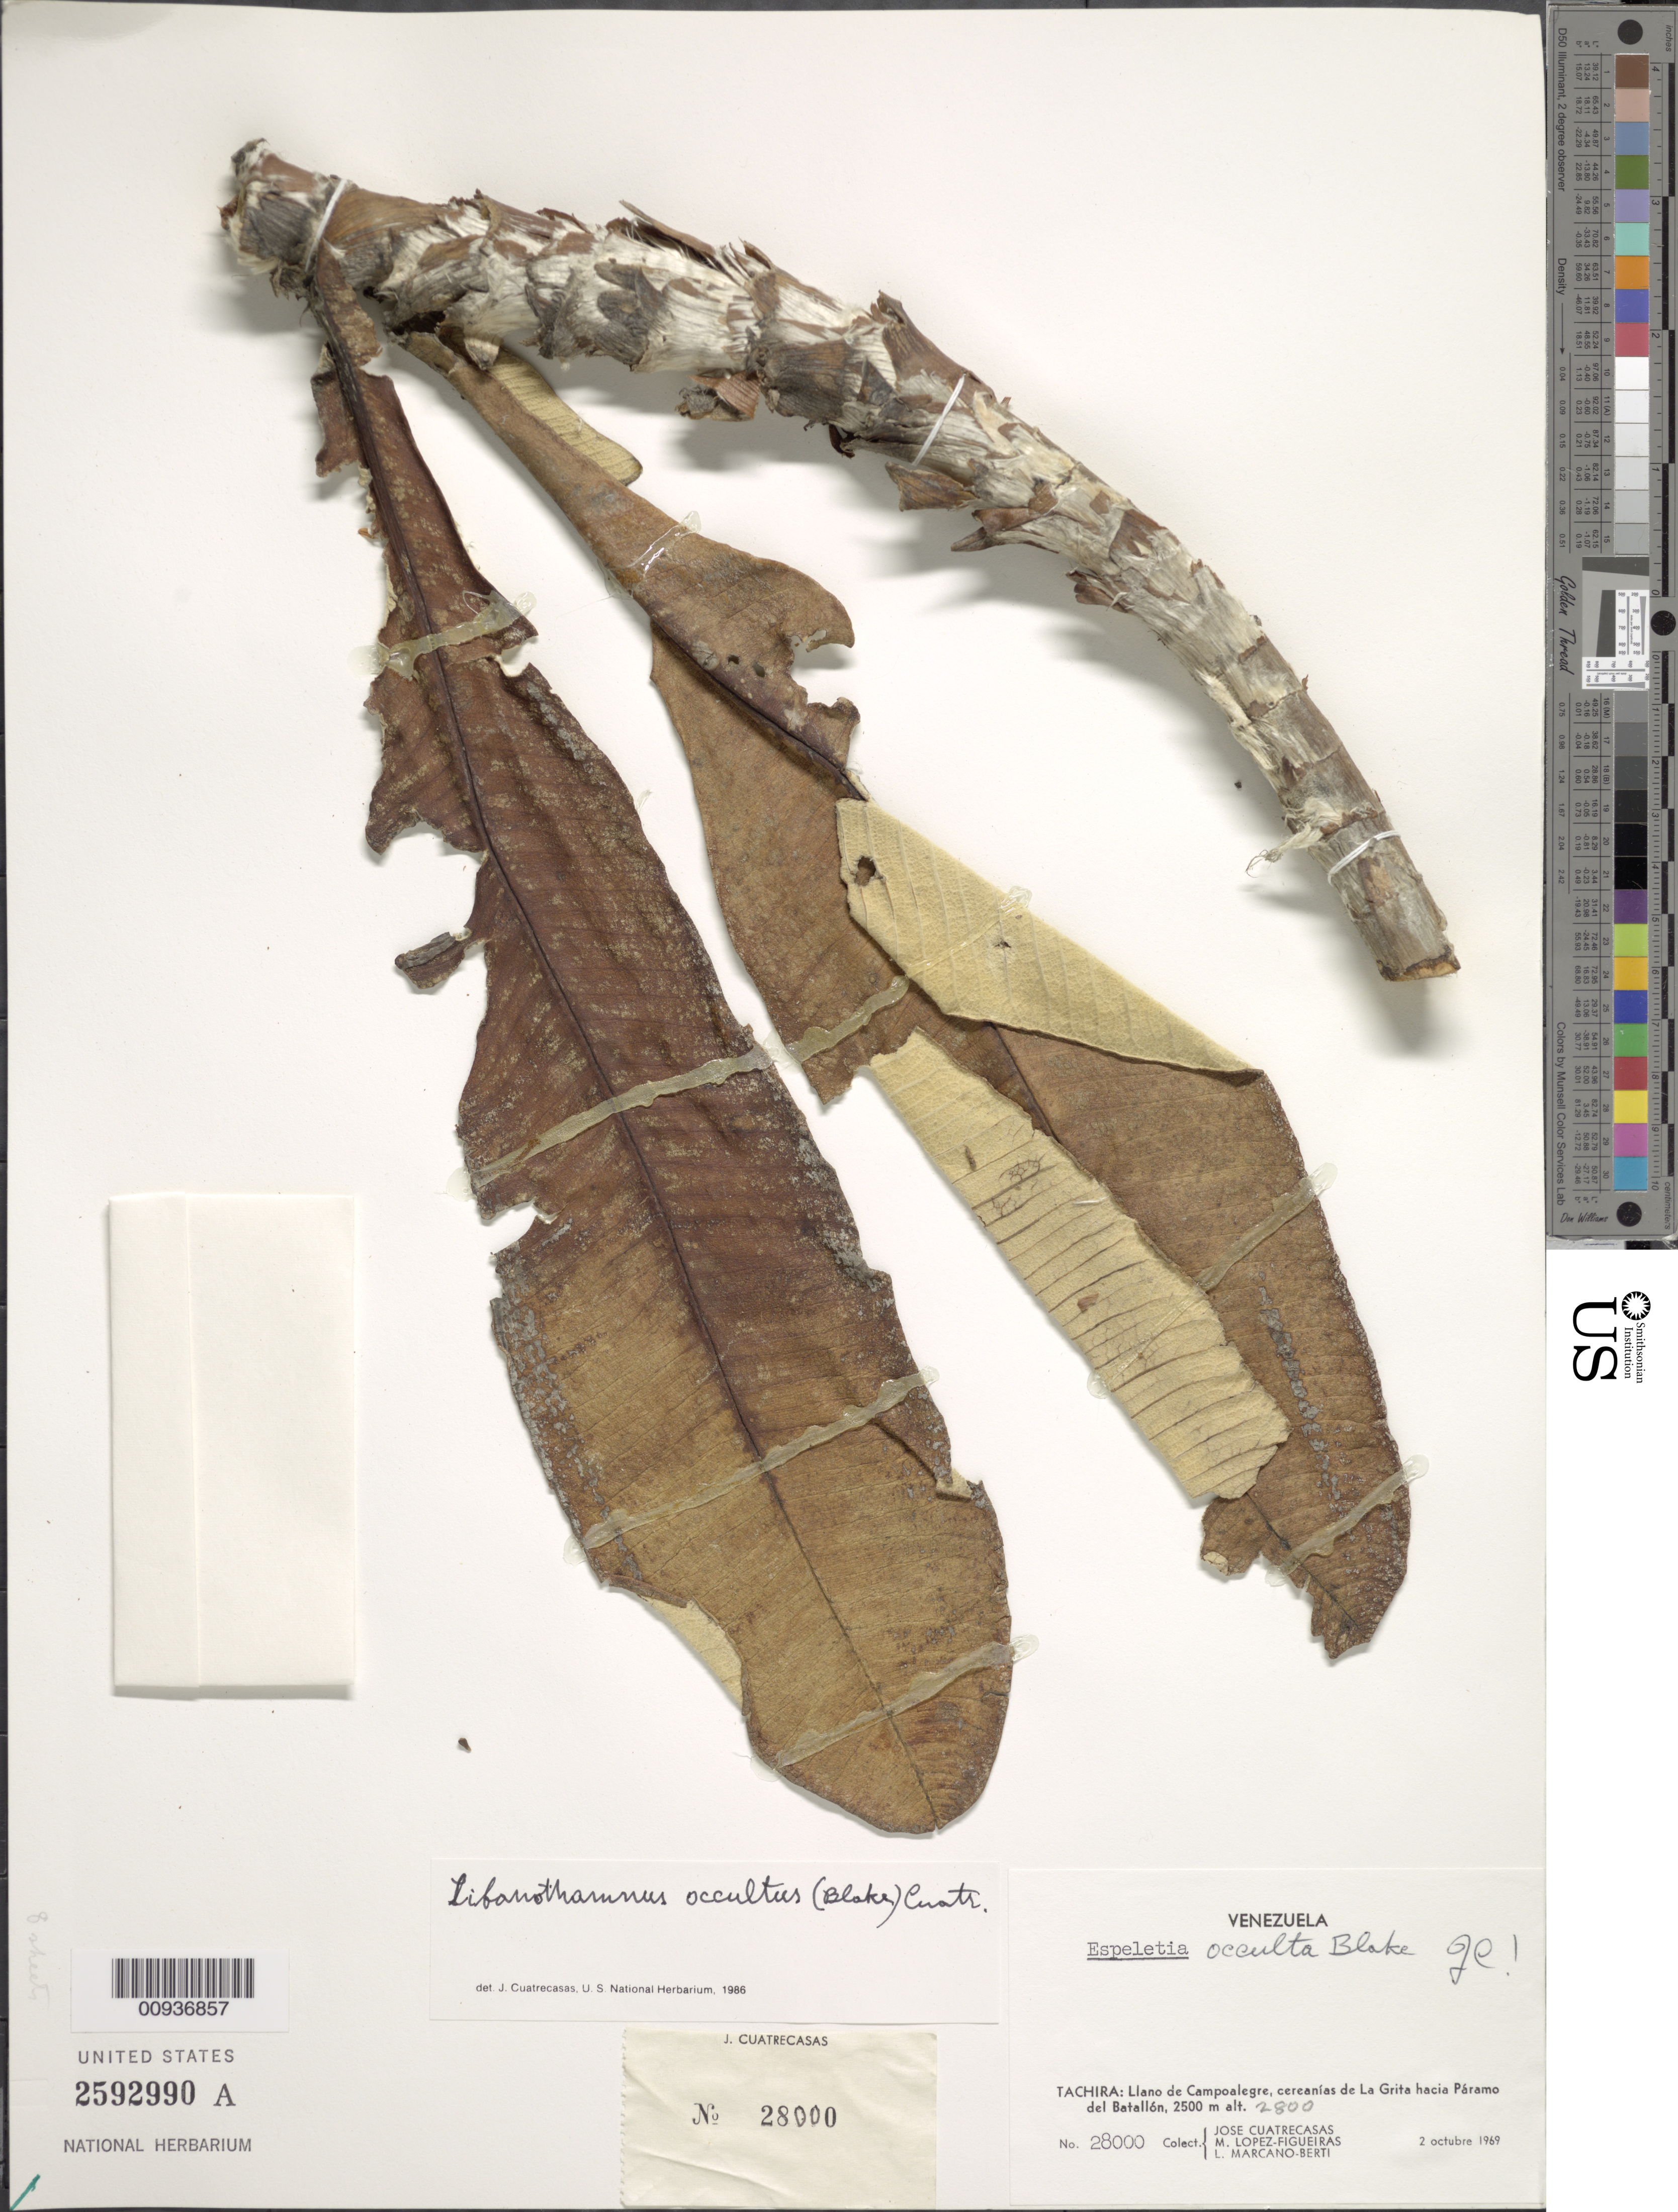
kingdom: Plantae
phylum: Tracheophyta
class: Magnoliopsida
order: Asterales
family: Asteraceae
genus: Libanothamnus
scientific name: Libanothamnus occultus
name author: (S.F. Blake) Cuatrec.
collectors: J. Cuatrecasas, M. López Figueiras & L. Marcano-Berti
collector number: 28000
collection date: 1969-10-02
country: Venezuela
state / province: Tachira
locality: Llano de Campoalegre, cercanias de La Grita hacia Paramo del Batallon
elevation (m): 2500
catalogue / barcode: US 2592990A